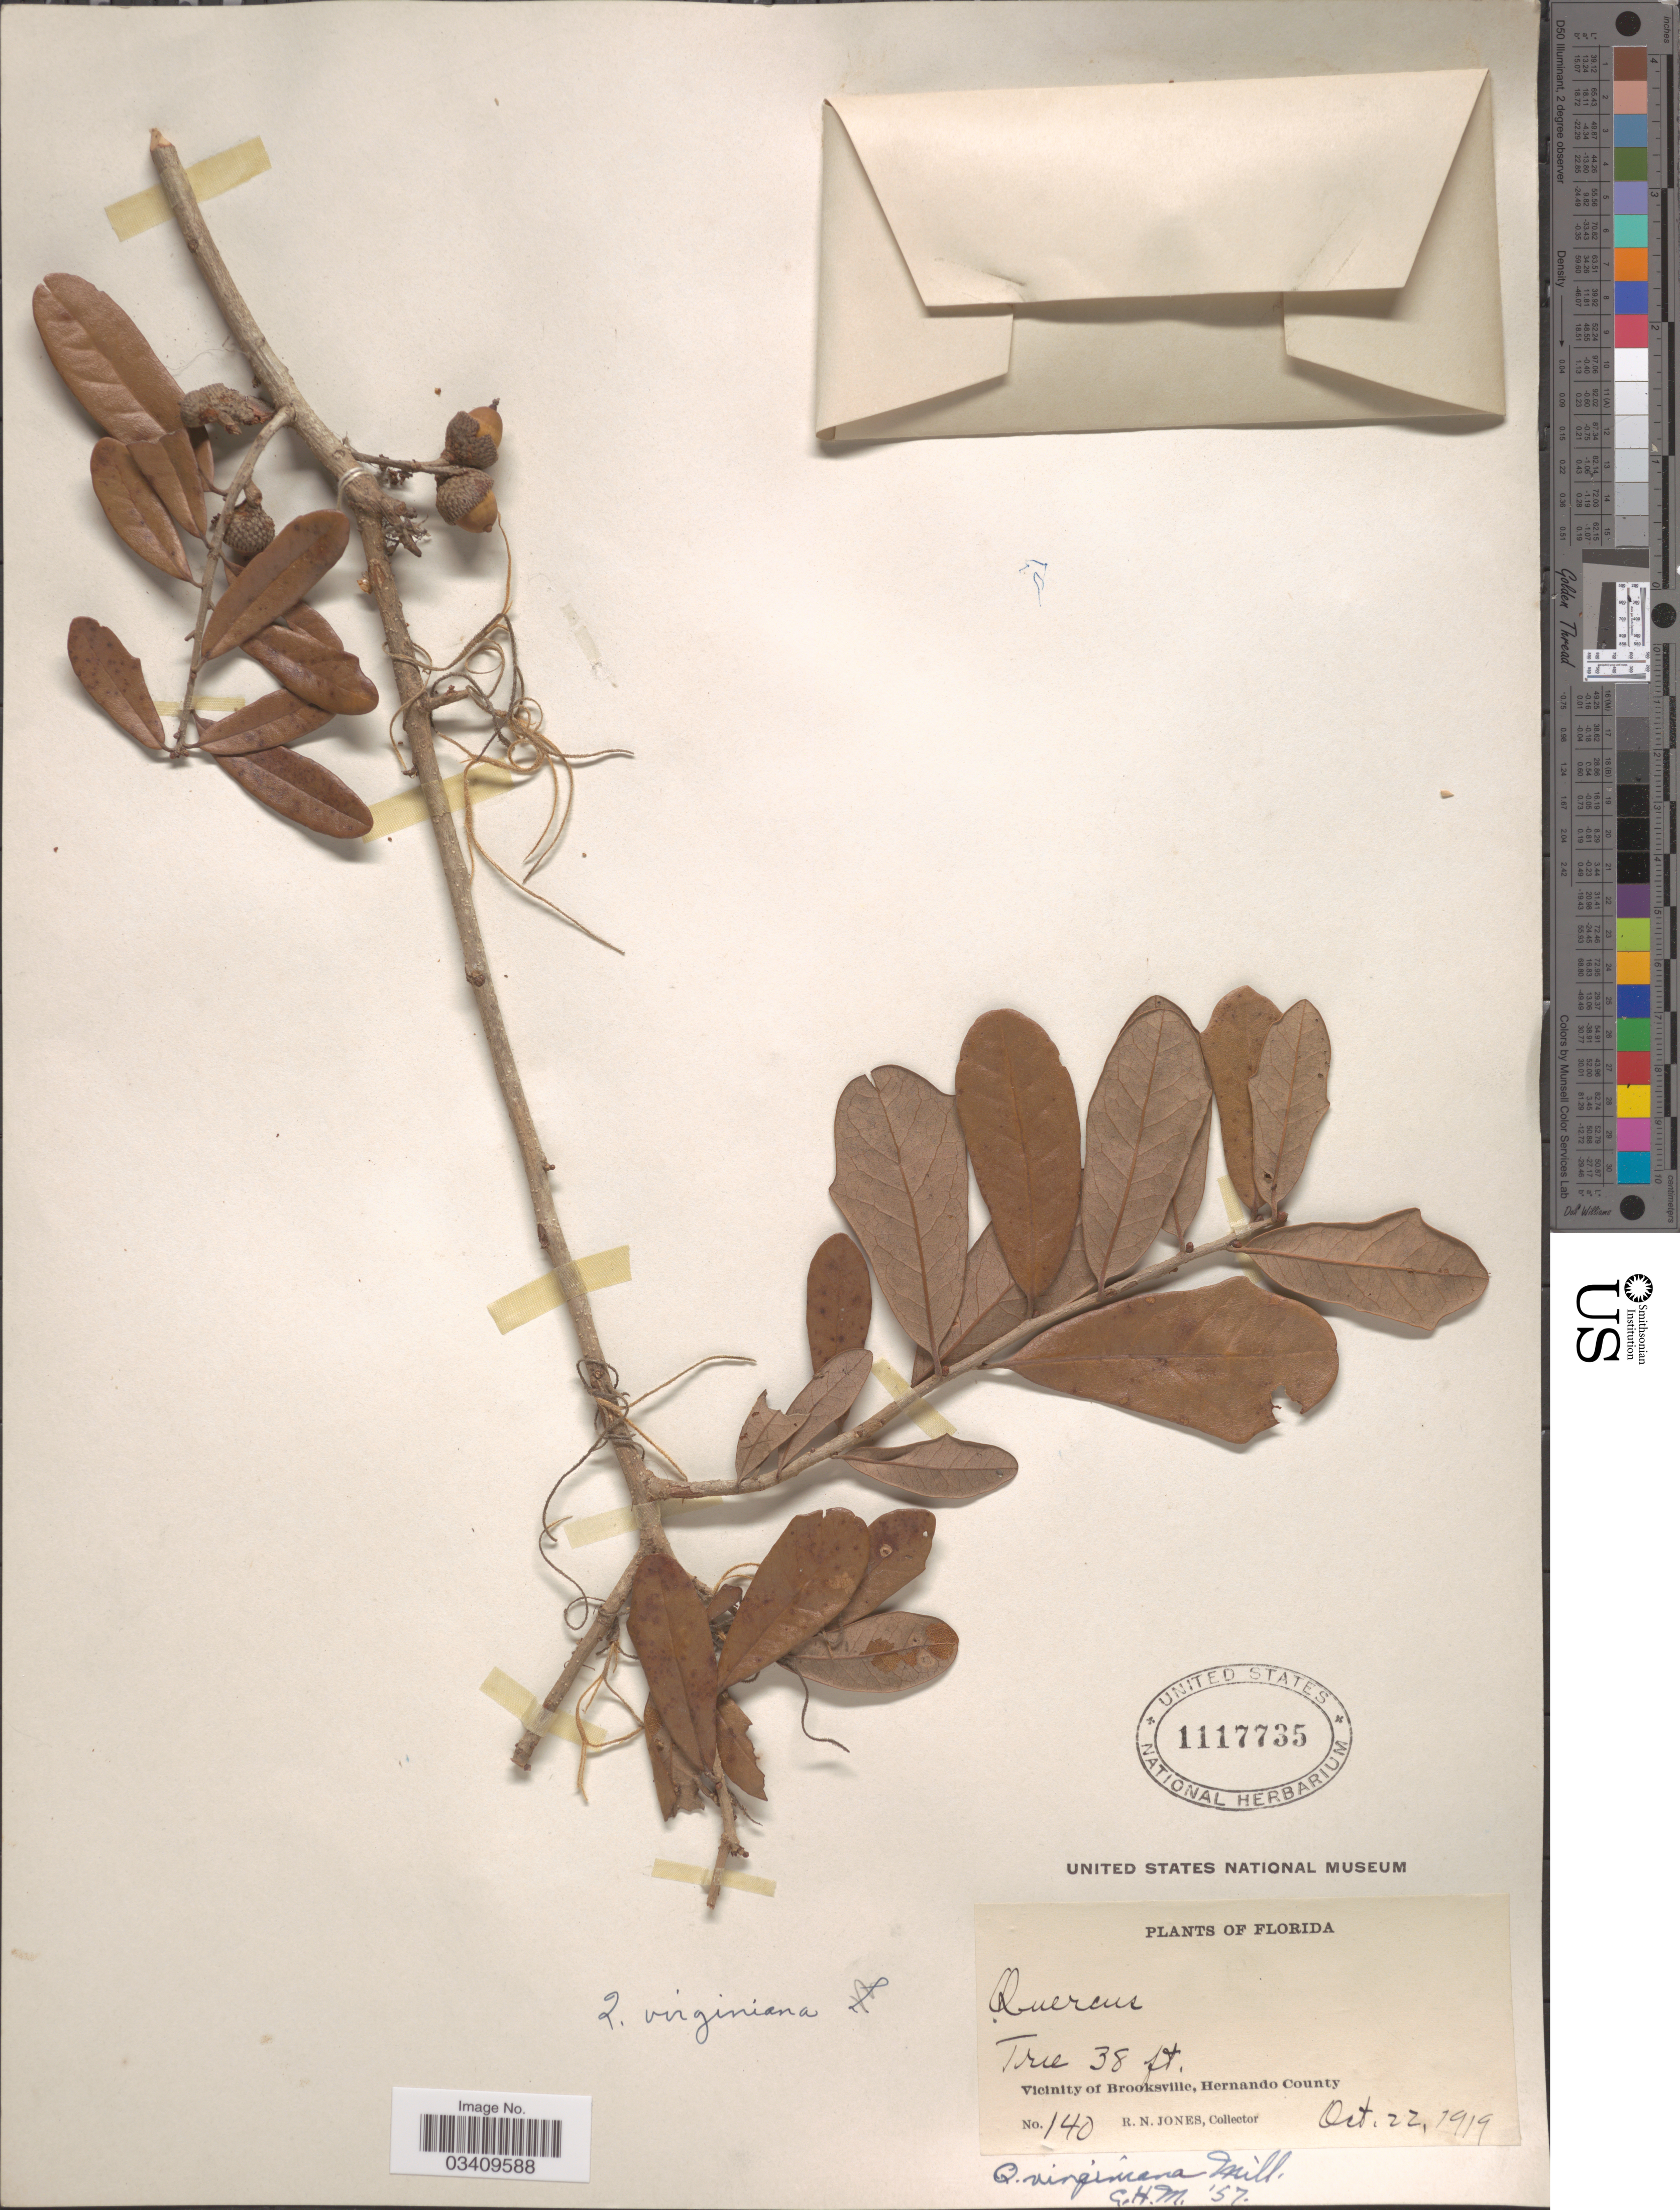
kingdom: Plantae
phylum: Tracheophyta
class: Magnoliopsida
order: Fagales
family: Fagaceae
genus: Quercus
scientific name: Quercus virginiana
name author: Mill.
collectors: R. N. Jones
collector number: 140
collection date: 1919-10-22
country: United States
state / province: Florida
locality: Vicinity of Brooksville, Hernando County.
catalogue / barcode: US 1117735